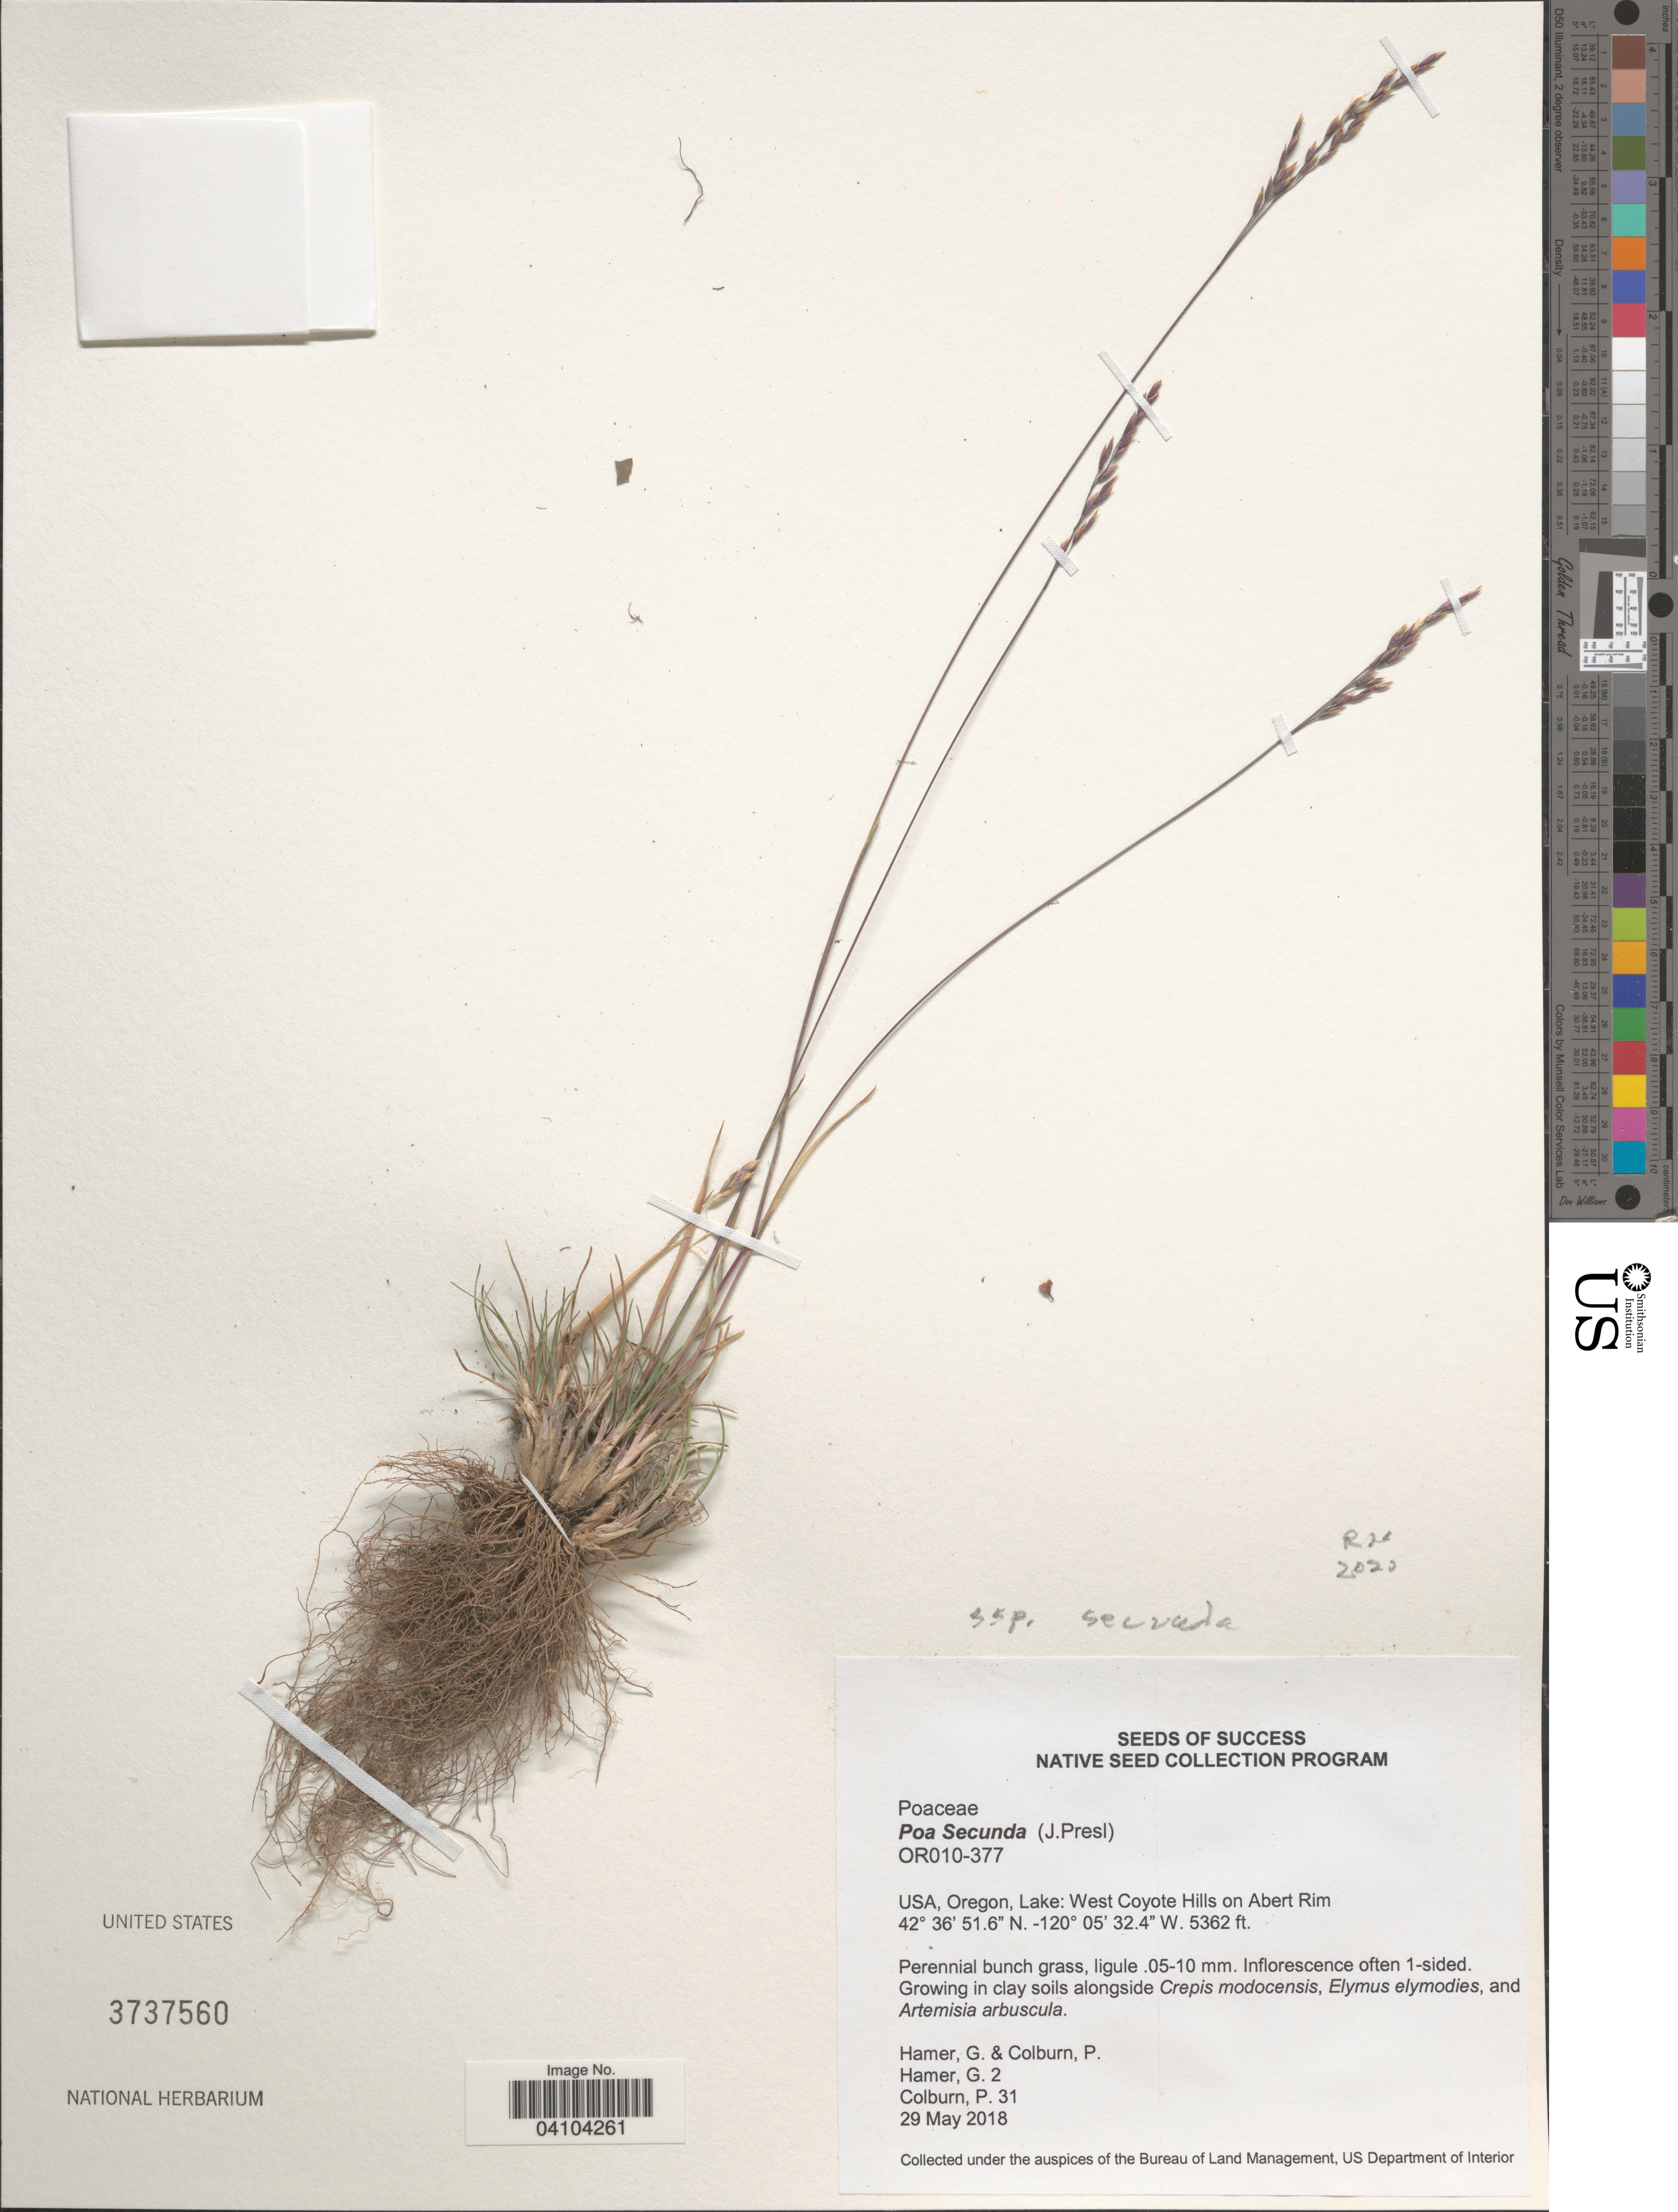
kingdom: Plantae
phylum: Tracheophyta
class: Liliopsida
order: Poales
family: Poaceae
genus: Poa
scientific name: Poa secunda subsp. secunda var. secunda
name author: J. Presl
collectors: G. Hamer & P. Colburn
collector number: G.2/P.31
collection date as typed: Transcribed d/m/y: 29/5/2018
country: United States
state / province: Oregon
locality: Lake: West Coyote Hills on Abert Rim.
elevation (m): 1634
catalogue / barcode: US 3737560